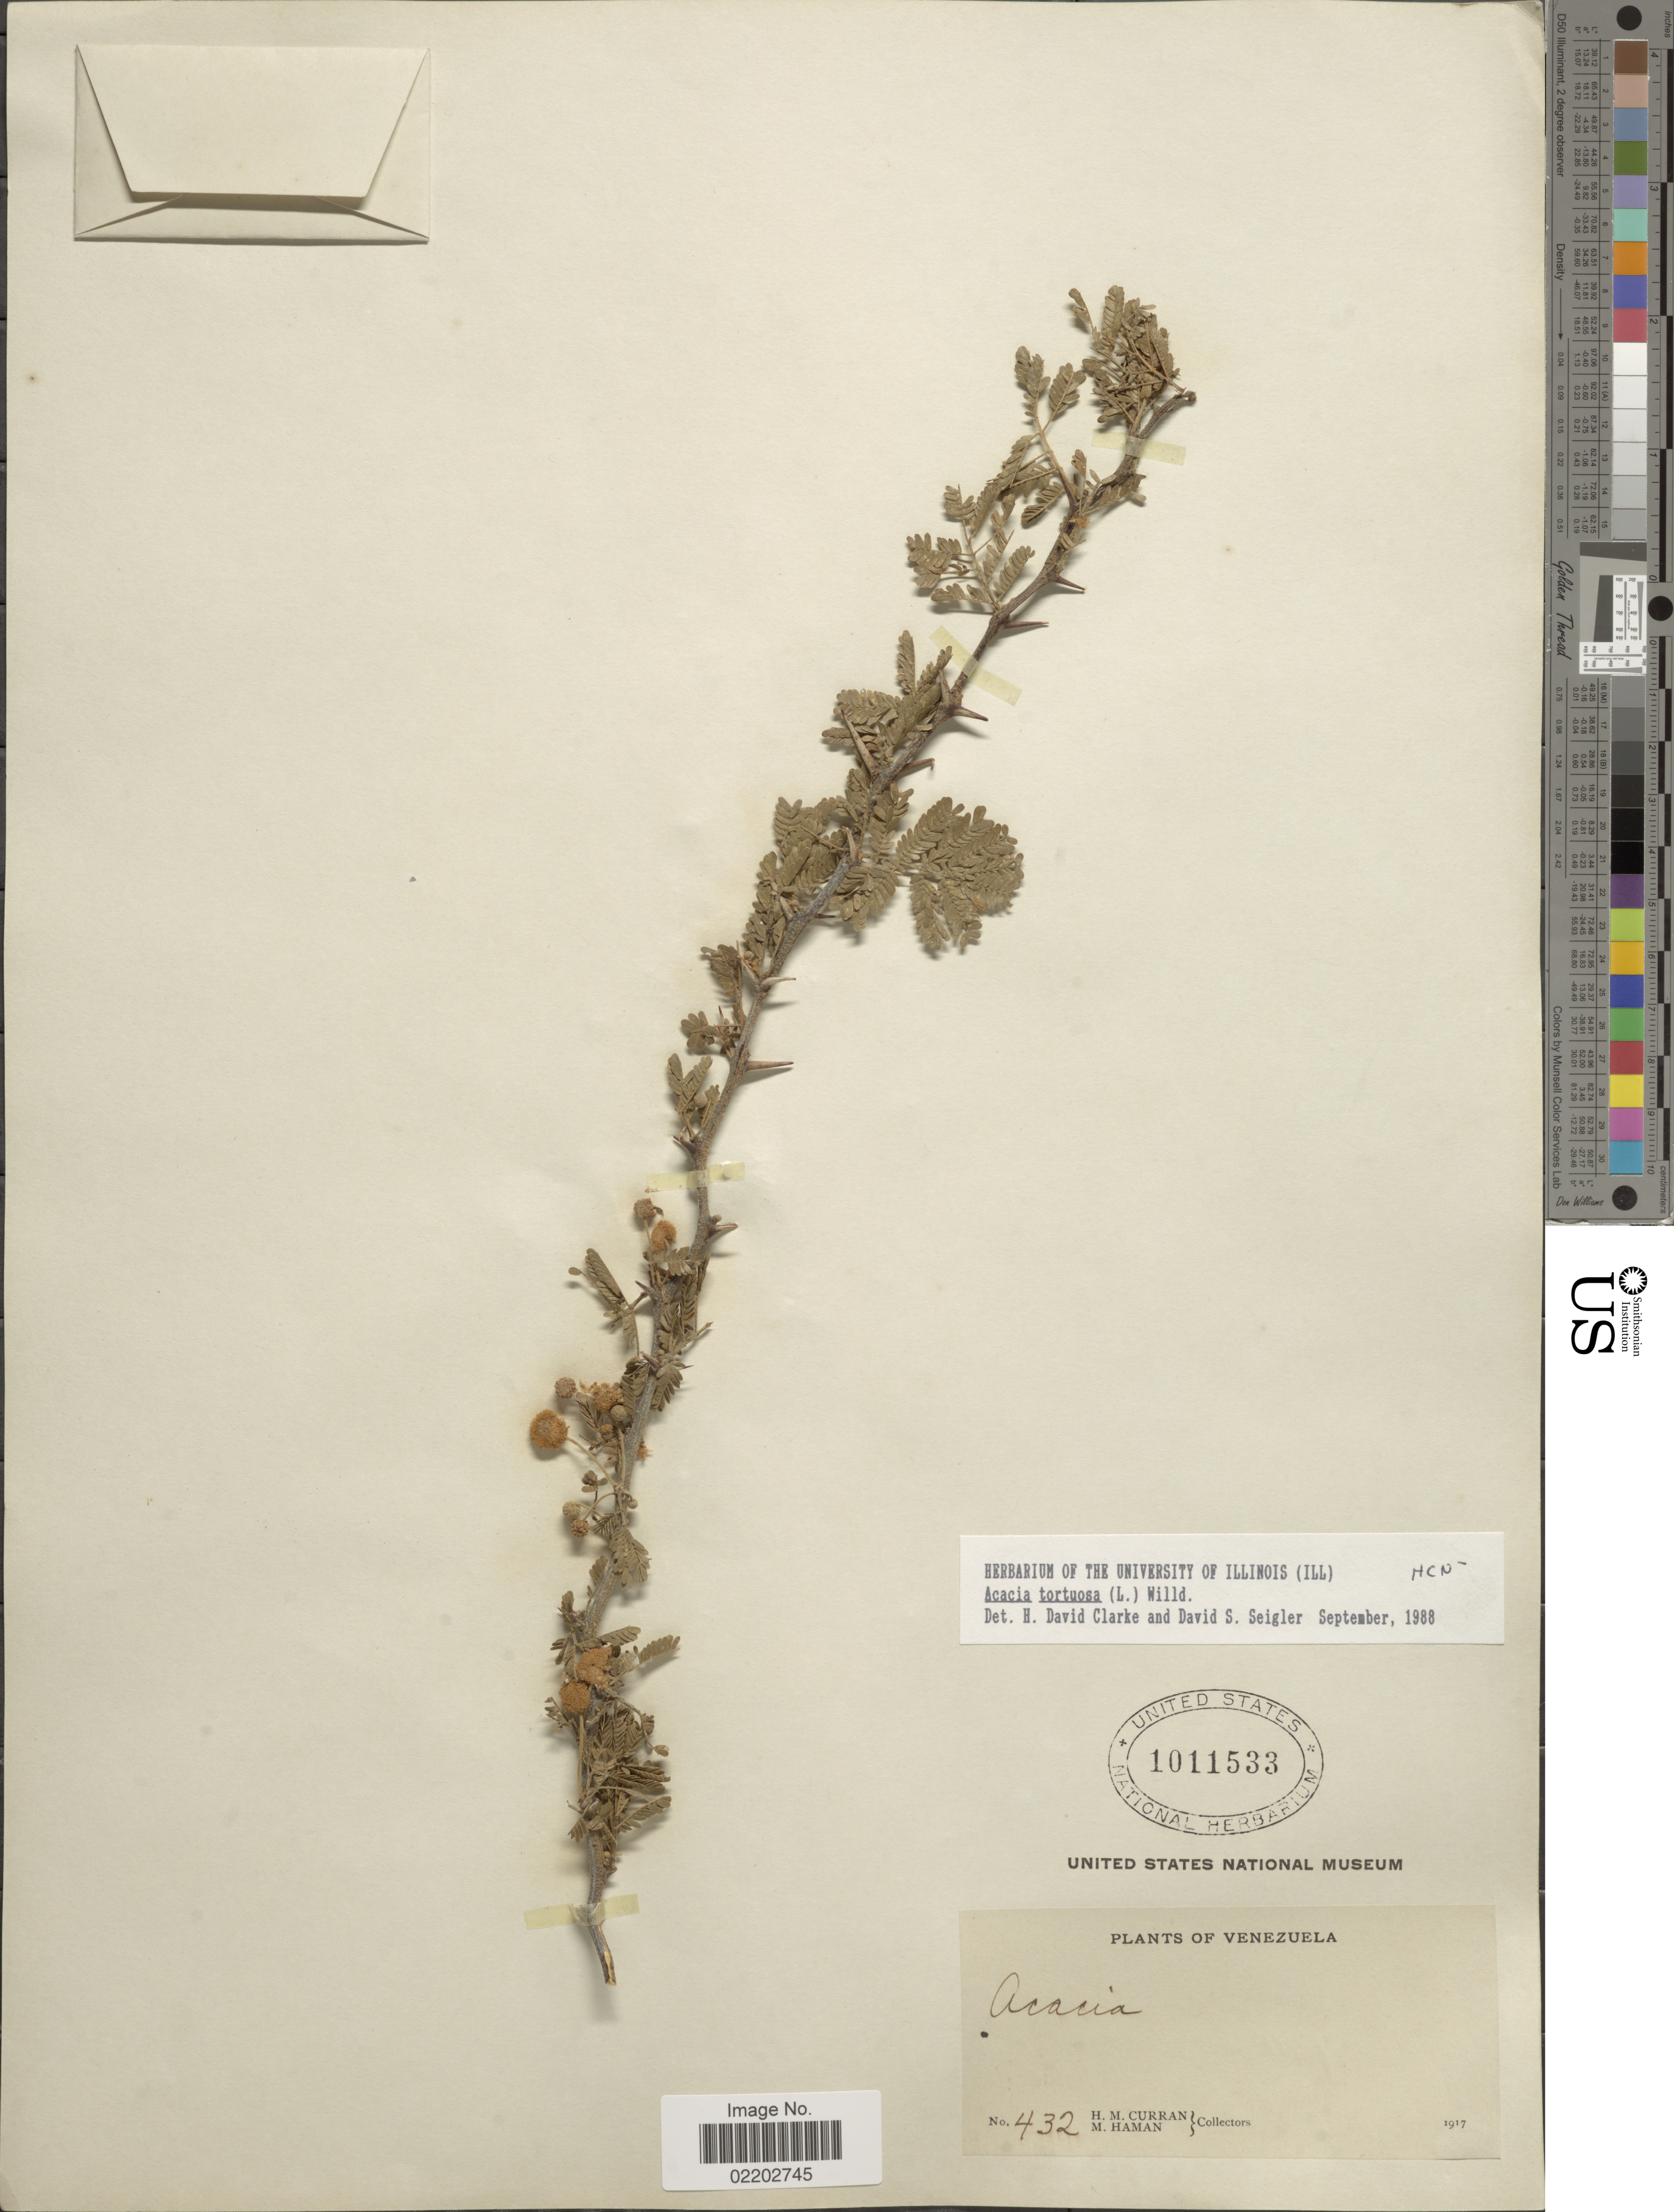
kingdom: Plantae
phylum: Tracheophyta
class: Magnoliopsida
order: Fabales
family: Fabaceae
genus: Vachellia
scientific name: Vachellia tortuosa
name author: (L.) Seigler & Ebinger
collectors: H. M. Curran & M. Haman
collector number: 432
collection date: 1917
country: Venezuela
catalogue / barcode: US 1011533